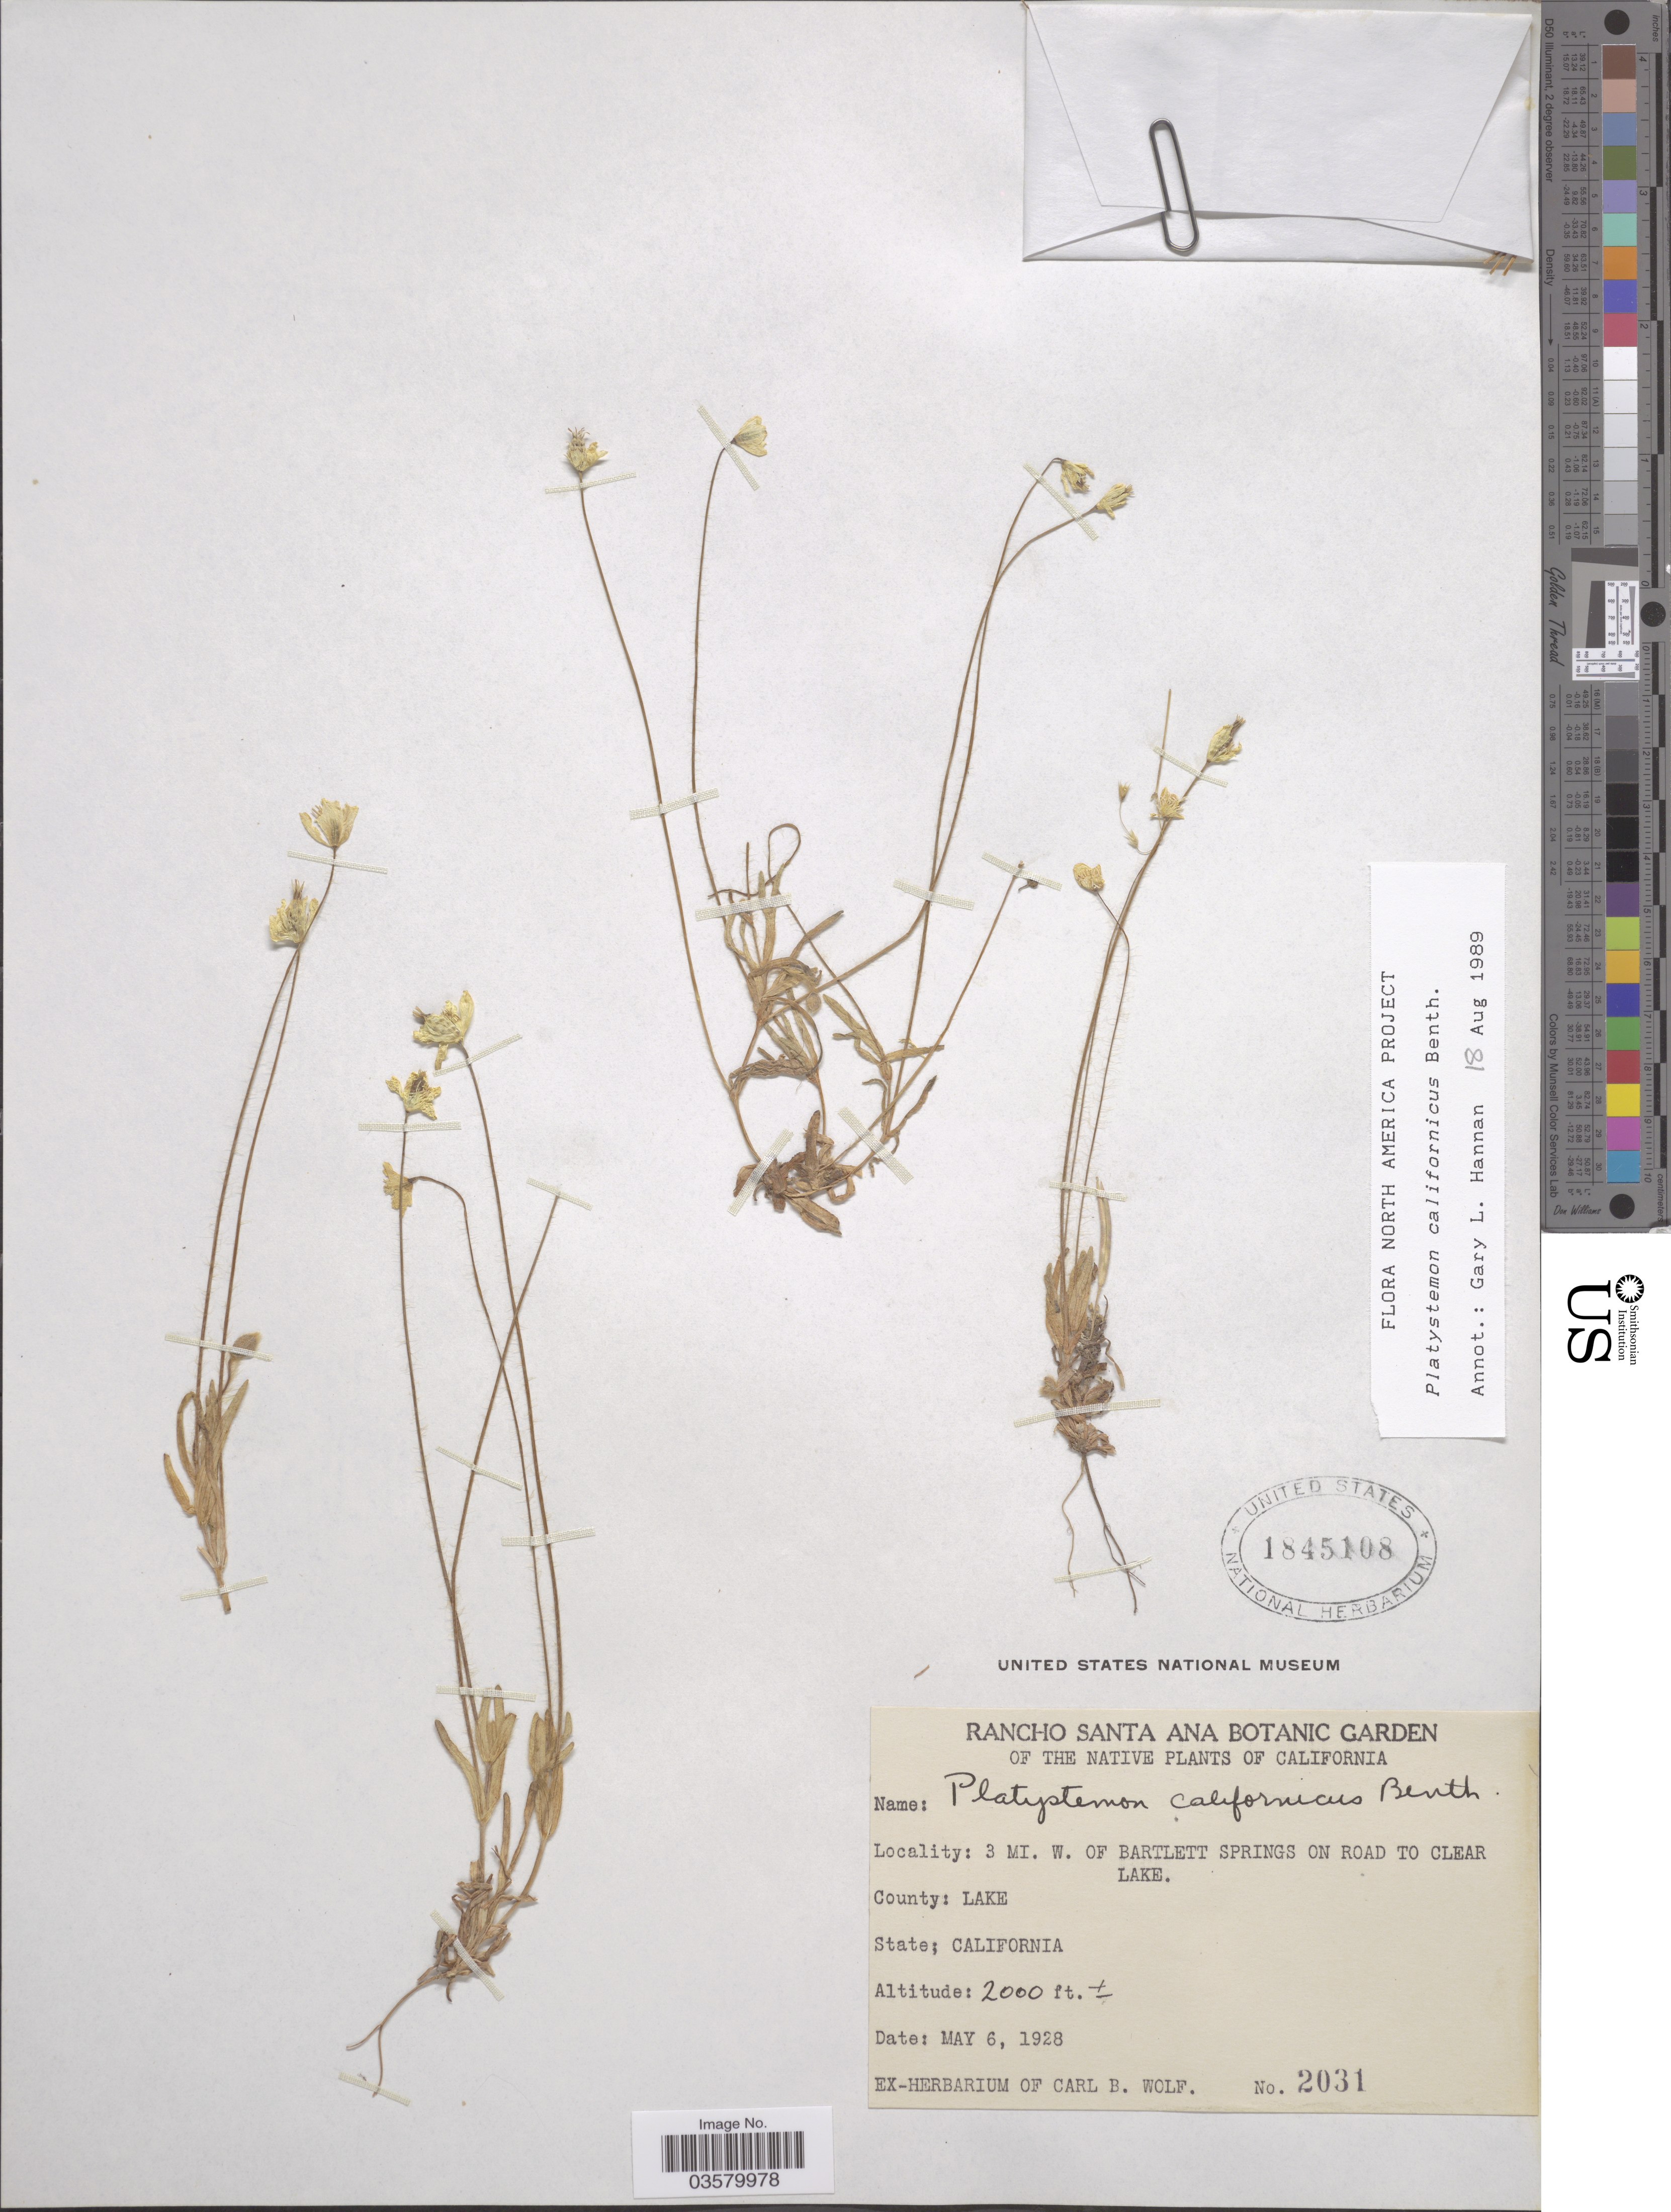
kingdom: Plantae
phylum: Tracheophyta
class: Magnoliopsida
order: Ranunculales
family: Papaveraceae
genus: Platystemon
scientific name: Platystemon californicus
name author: Benth.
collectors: ex herb. Carl B. Wolf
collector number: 2031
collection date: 1928-05-06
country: United States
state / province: California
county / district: Lake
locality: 3 mi. W. of Bartlett Springs on road to Clear Lake. County: Lake.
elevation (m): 610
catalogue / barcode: US 1845108